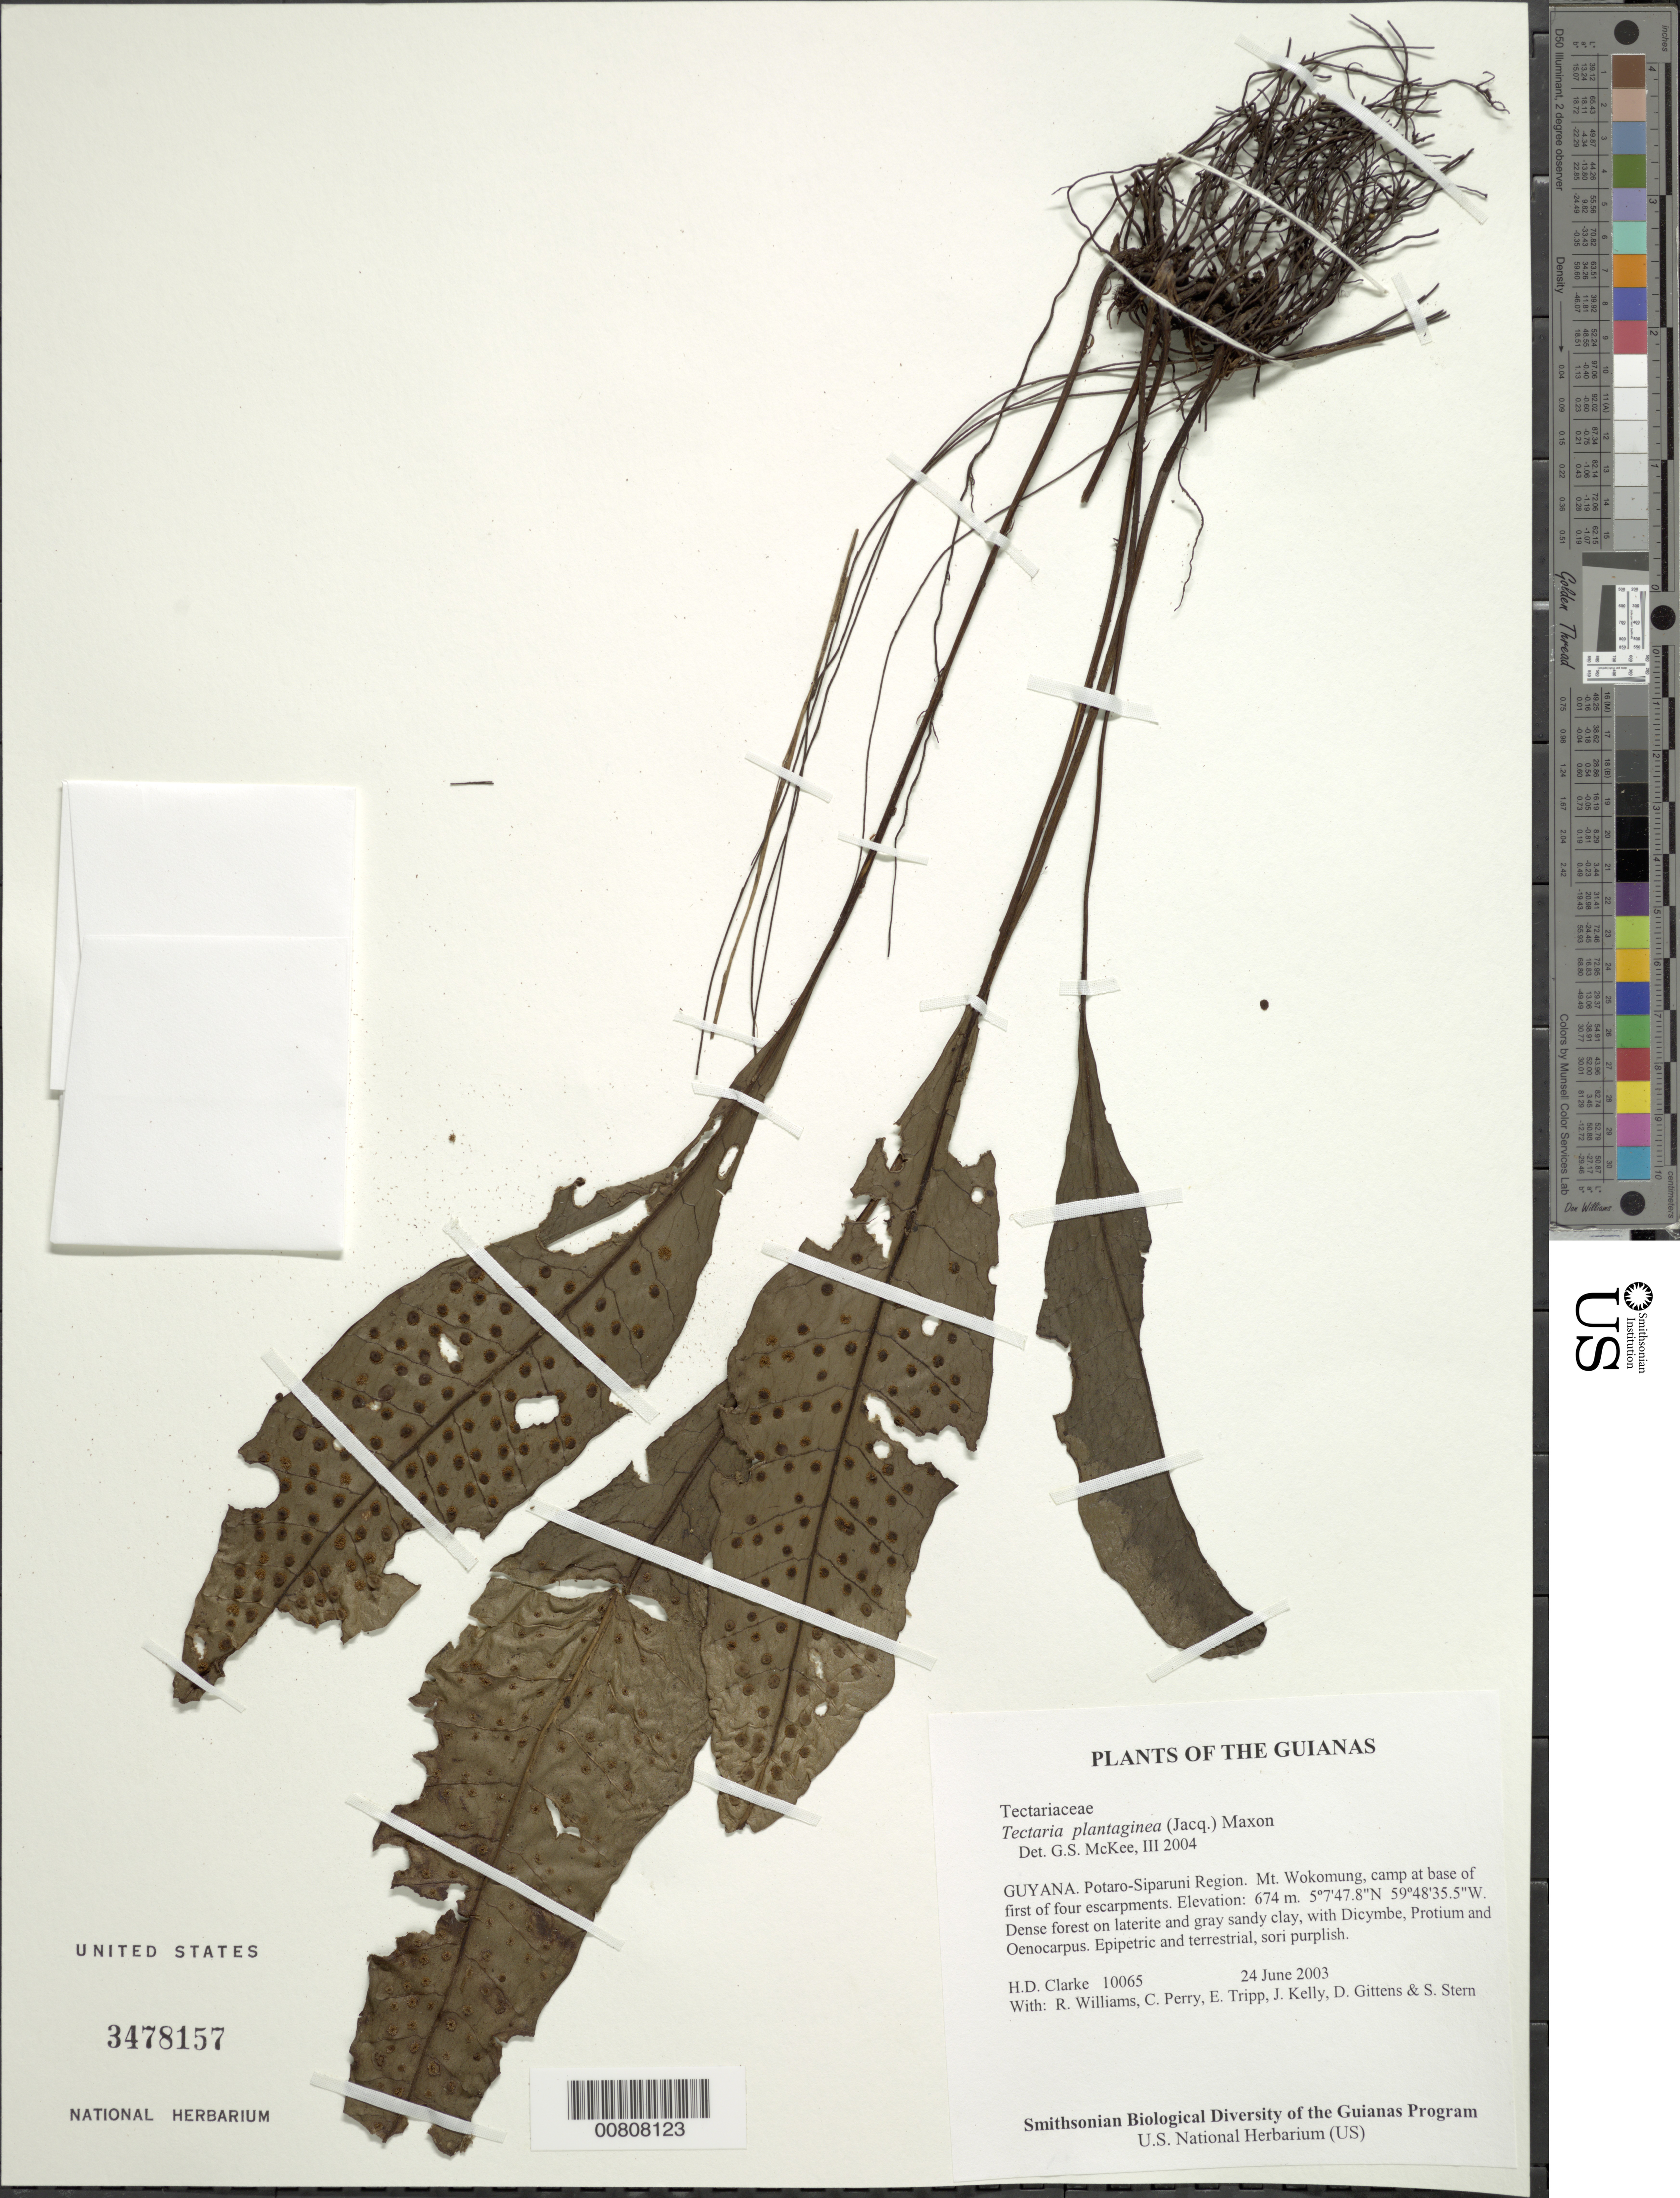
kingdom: Plantae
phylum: Tracheophyta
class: Polypodiopsida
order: Polypodiales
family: Tectariaceae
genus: Tectaria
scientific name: Tectaria plantaginea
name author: (Jacq.) Maxon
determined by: McKee, G. S., (US), NMNH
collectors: H. D. Clarke, R. Williams, C. Perry, E. Tripp, J. Kelly, D. Gittens & S. R. Stern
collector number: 10065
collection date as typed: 24 June 2003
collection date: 2003-06-24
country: Guyana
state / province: Potaro-Siparuni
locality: Mt. Wokomung, camp at base of first of four escarpments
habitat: Dense forest on laterite and gray sandy clay, with Dicymbe, Protium and Oenocarpus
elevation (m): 674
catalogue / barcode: US 3478157